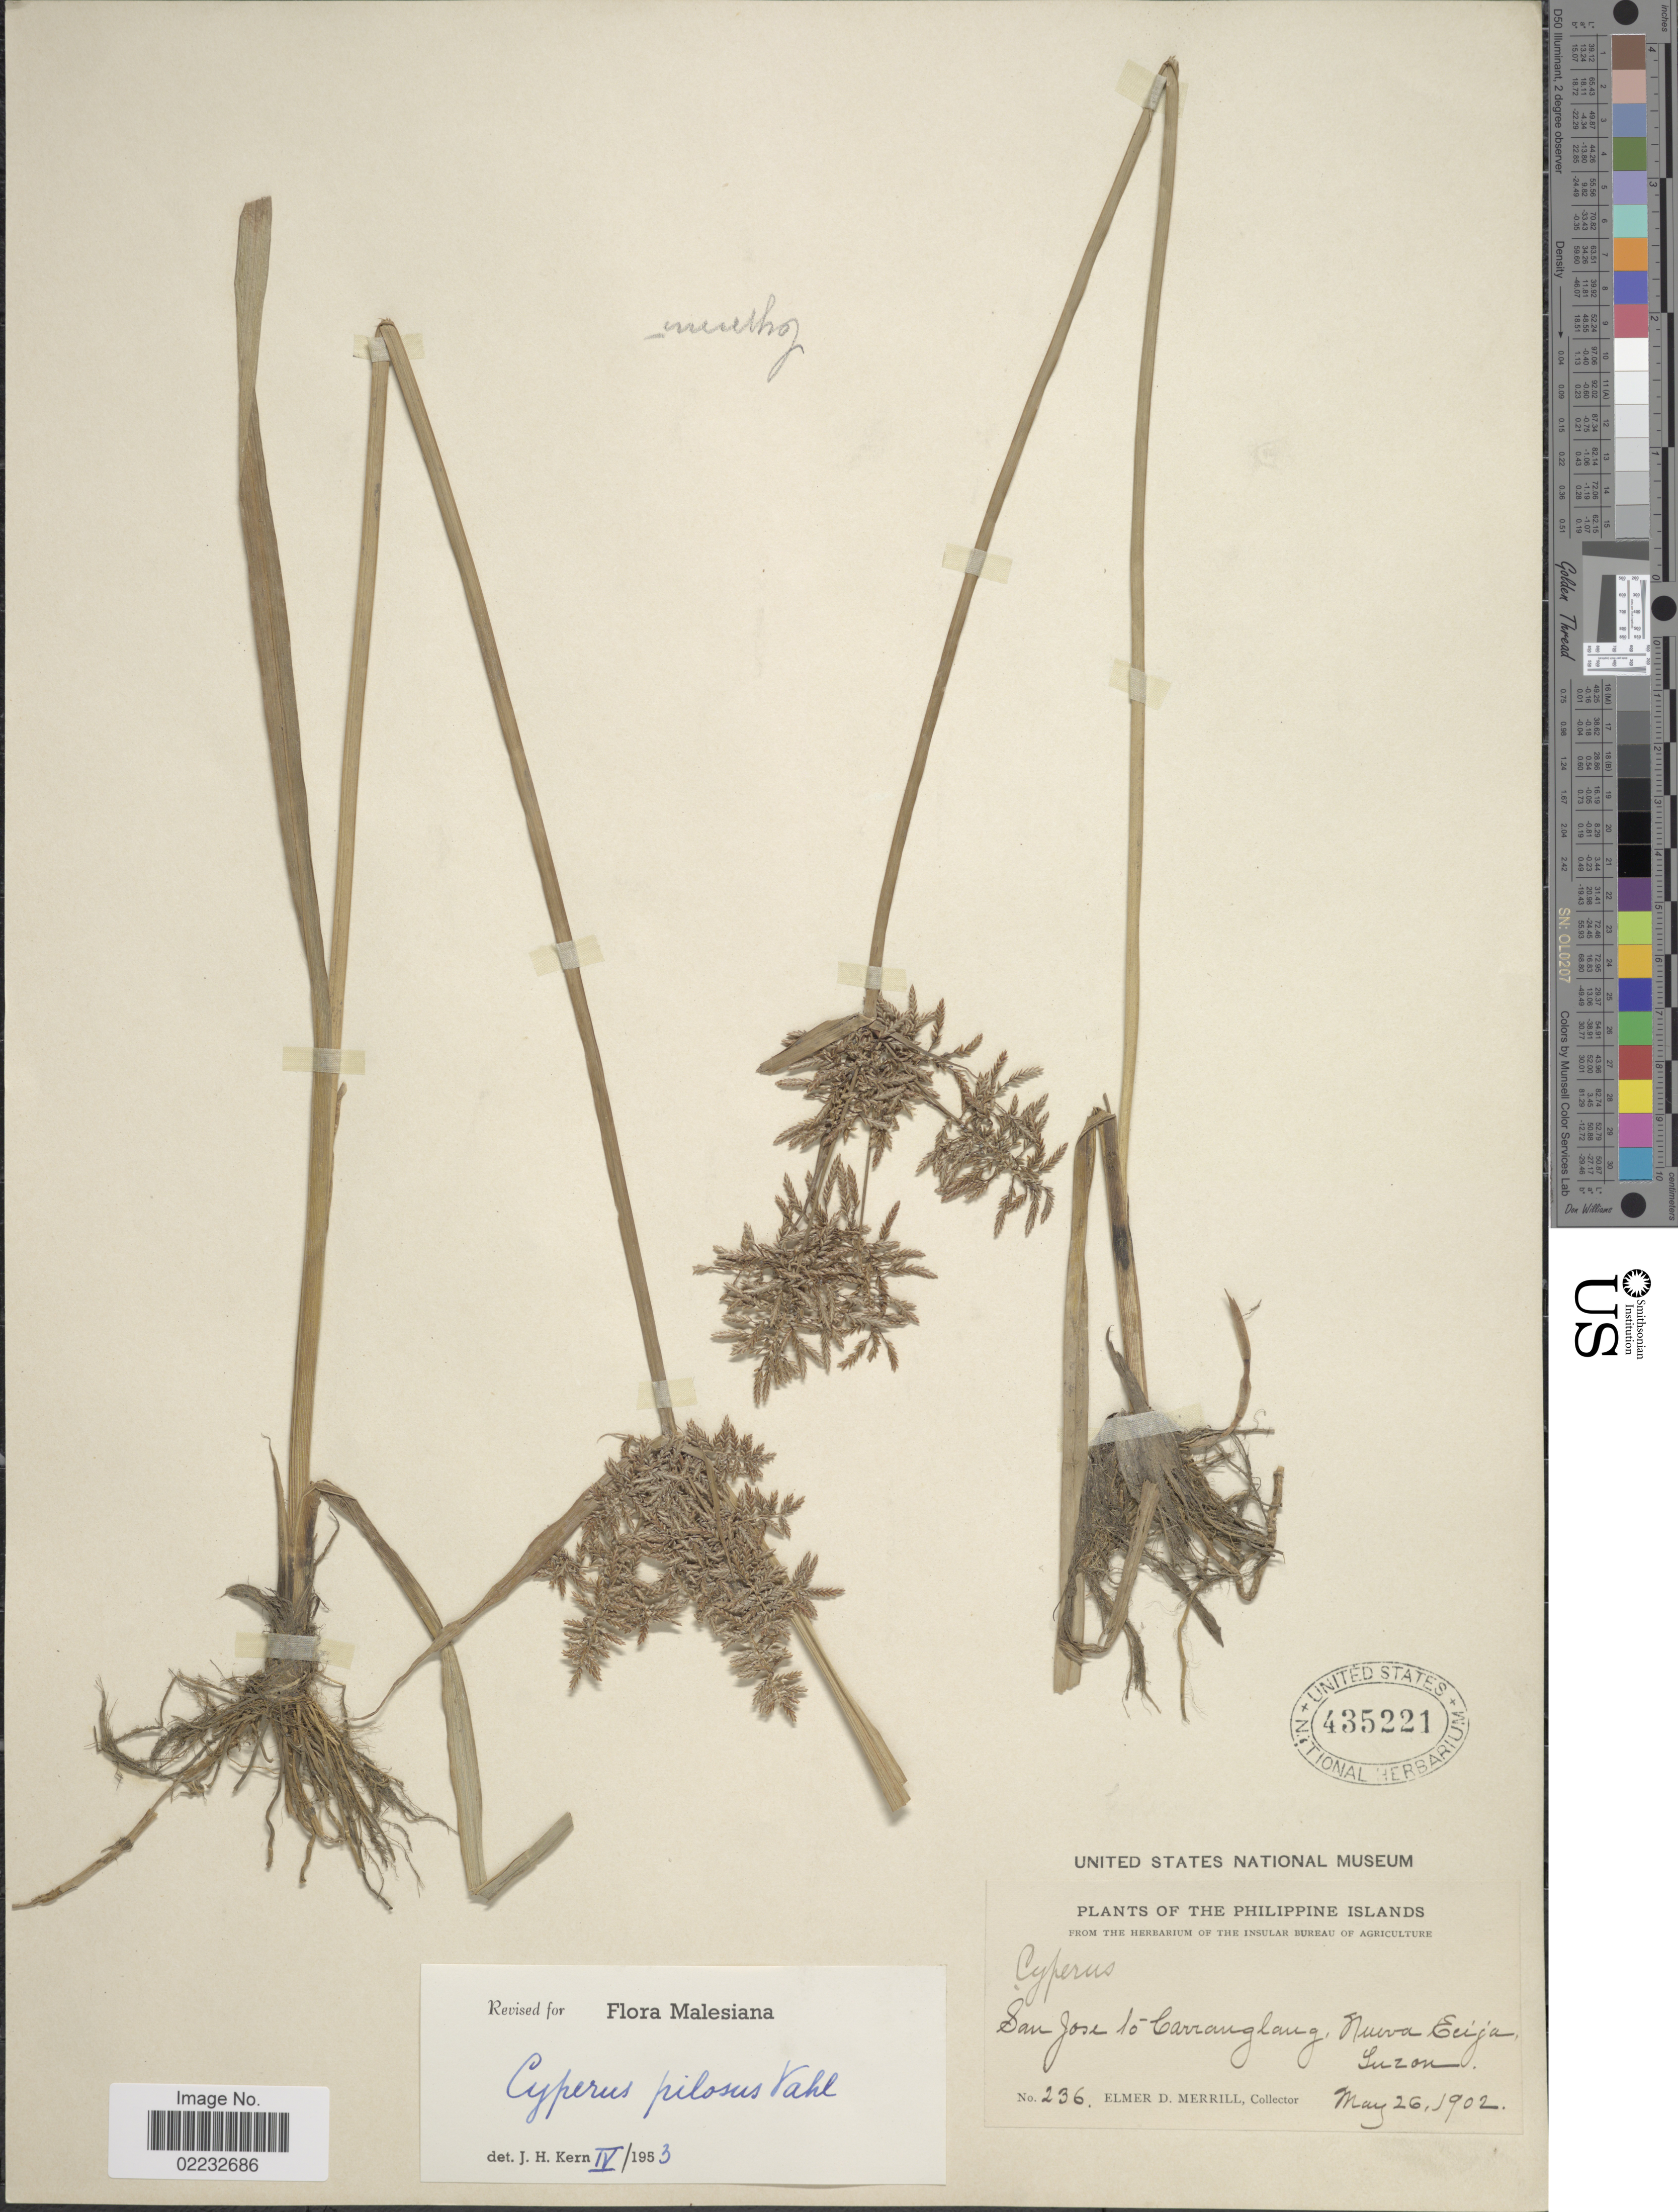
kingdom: Plantae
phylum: Tracheophyta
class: Liliopsida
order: Poales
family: Cyperaceae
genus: Cyperus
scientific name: Cyperus pilosus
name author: Vahl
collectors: E. D. Merrill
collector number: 236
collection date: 1902-05-26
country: Philippines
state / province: Central Luzon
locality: San Jose to Carranglang, Nueva Ecija, Luzon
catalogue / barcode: US 435221